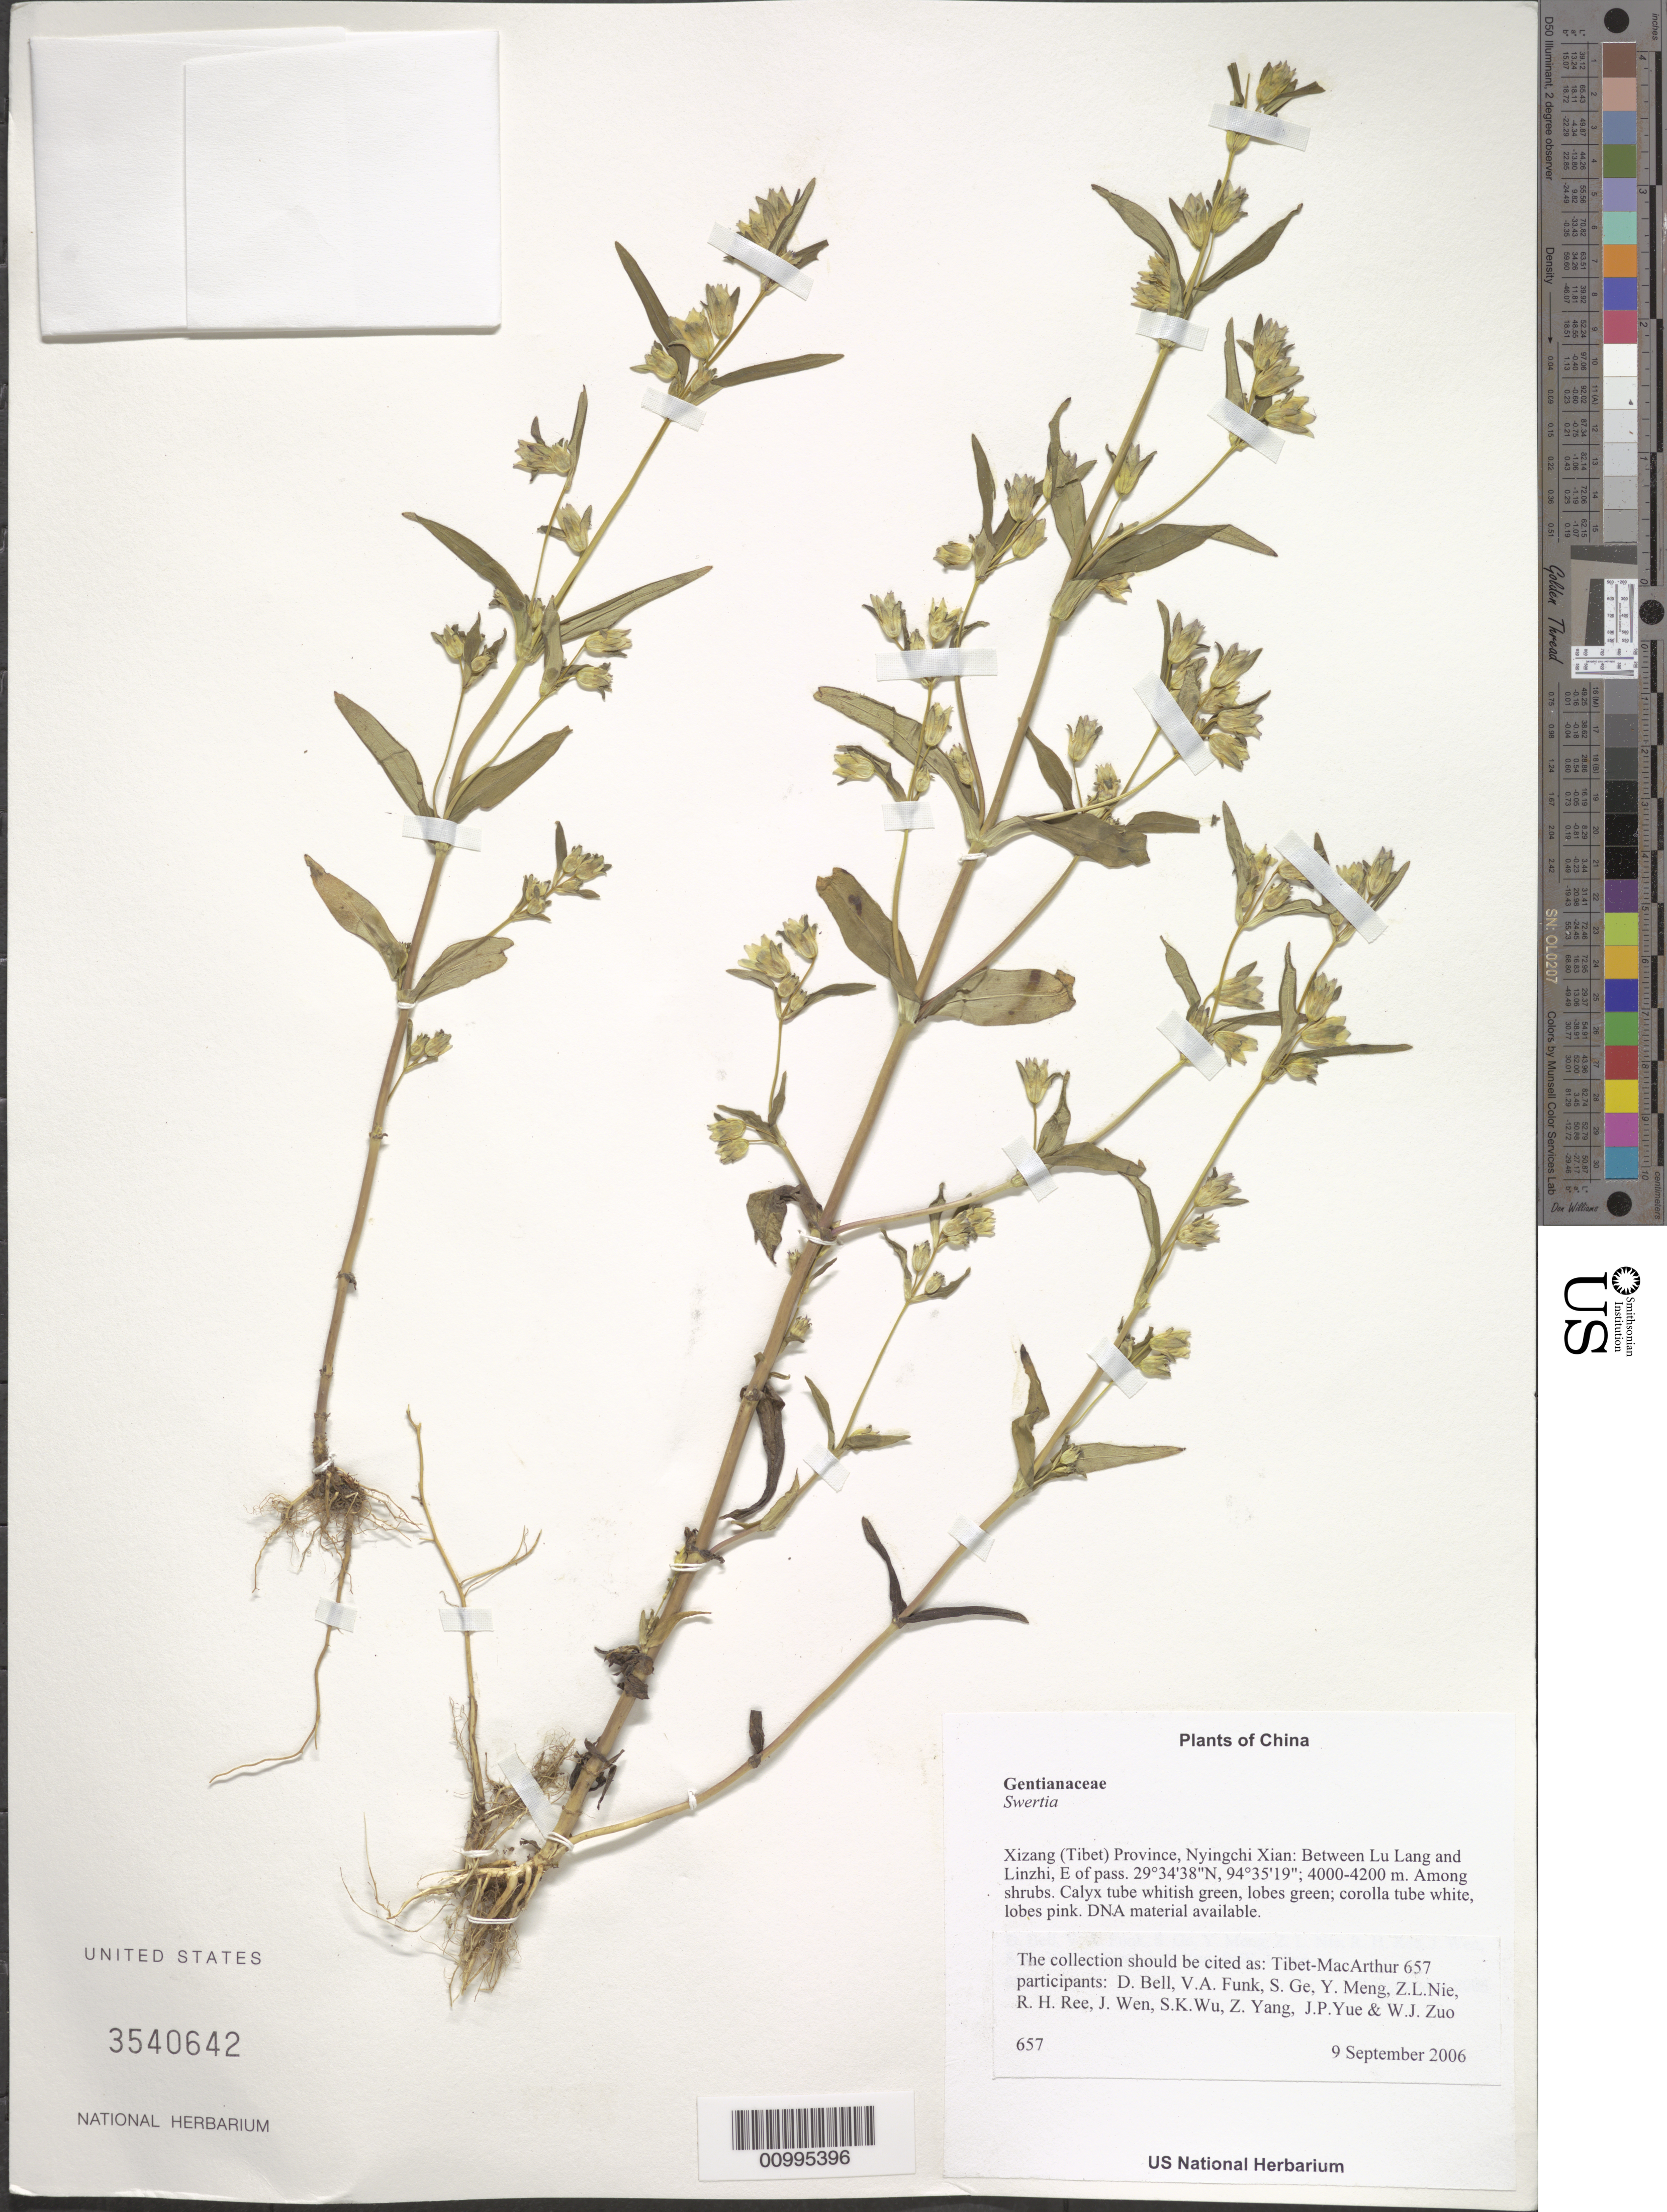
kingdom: Plantae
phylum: Tracheophyta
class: Magnoliopsida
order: Gentianales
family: Gentianaceae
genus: Swertia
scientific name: Swertia sp.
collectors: Tibet-MacArthur, D. A. Bell, V. Funk, S. Ge, Y. Meng, Z. Nie, R. Ree, J. Wen, S. K. Wu, Z. Yang, J. Yue & W. Zuo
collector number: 657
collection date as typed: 09 Sep 2006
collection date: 2006-09-09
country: China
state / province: Xizang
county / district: Nyingchi Xian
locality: Between Lu Lang and Linzhi, E of pass.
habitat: Remnant Abies forest and adjacent disturbed areas with scattered shrubs (Rosa, Berberis). Among shrubs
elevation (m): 4000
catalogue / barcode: US 3540642